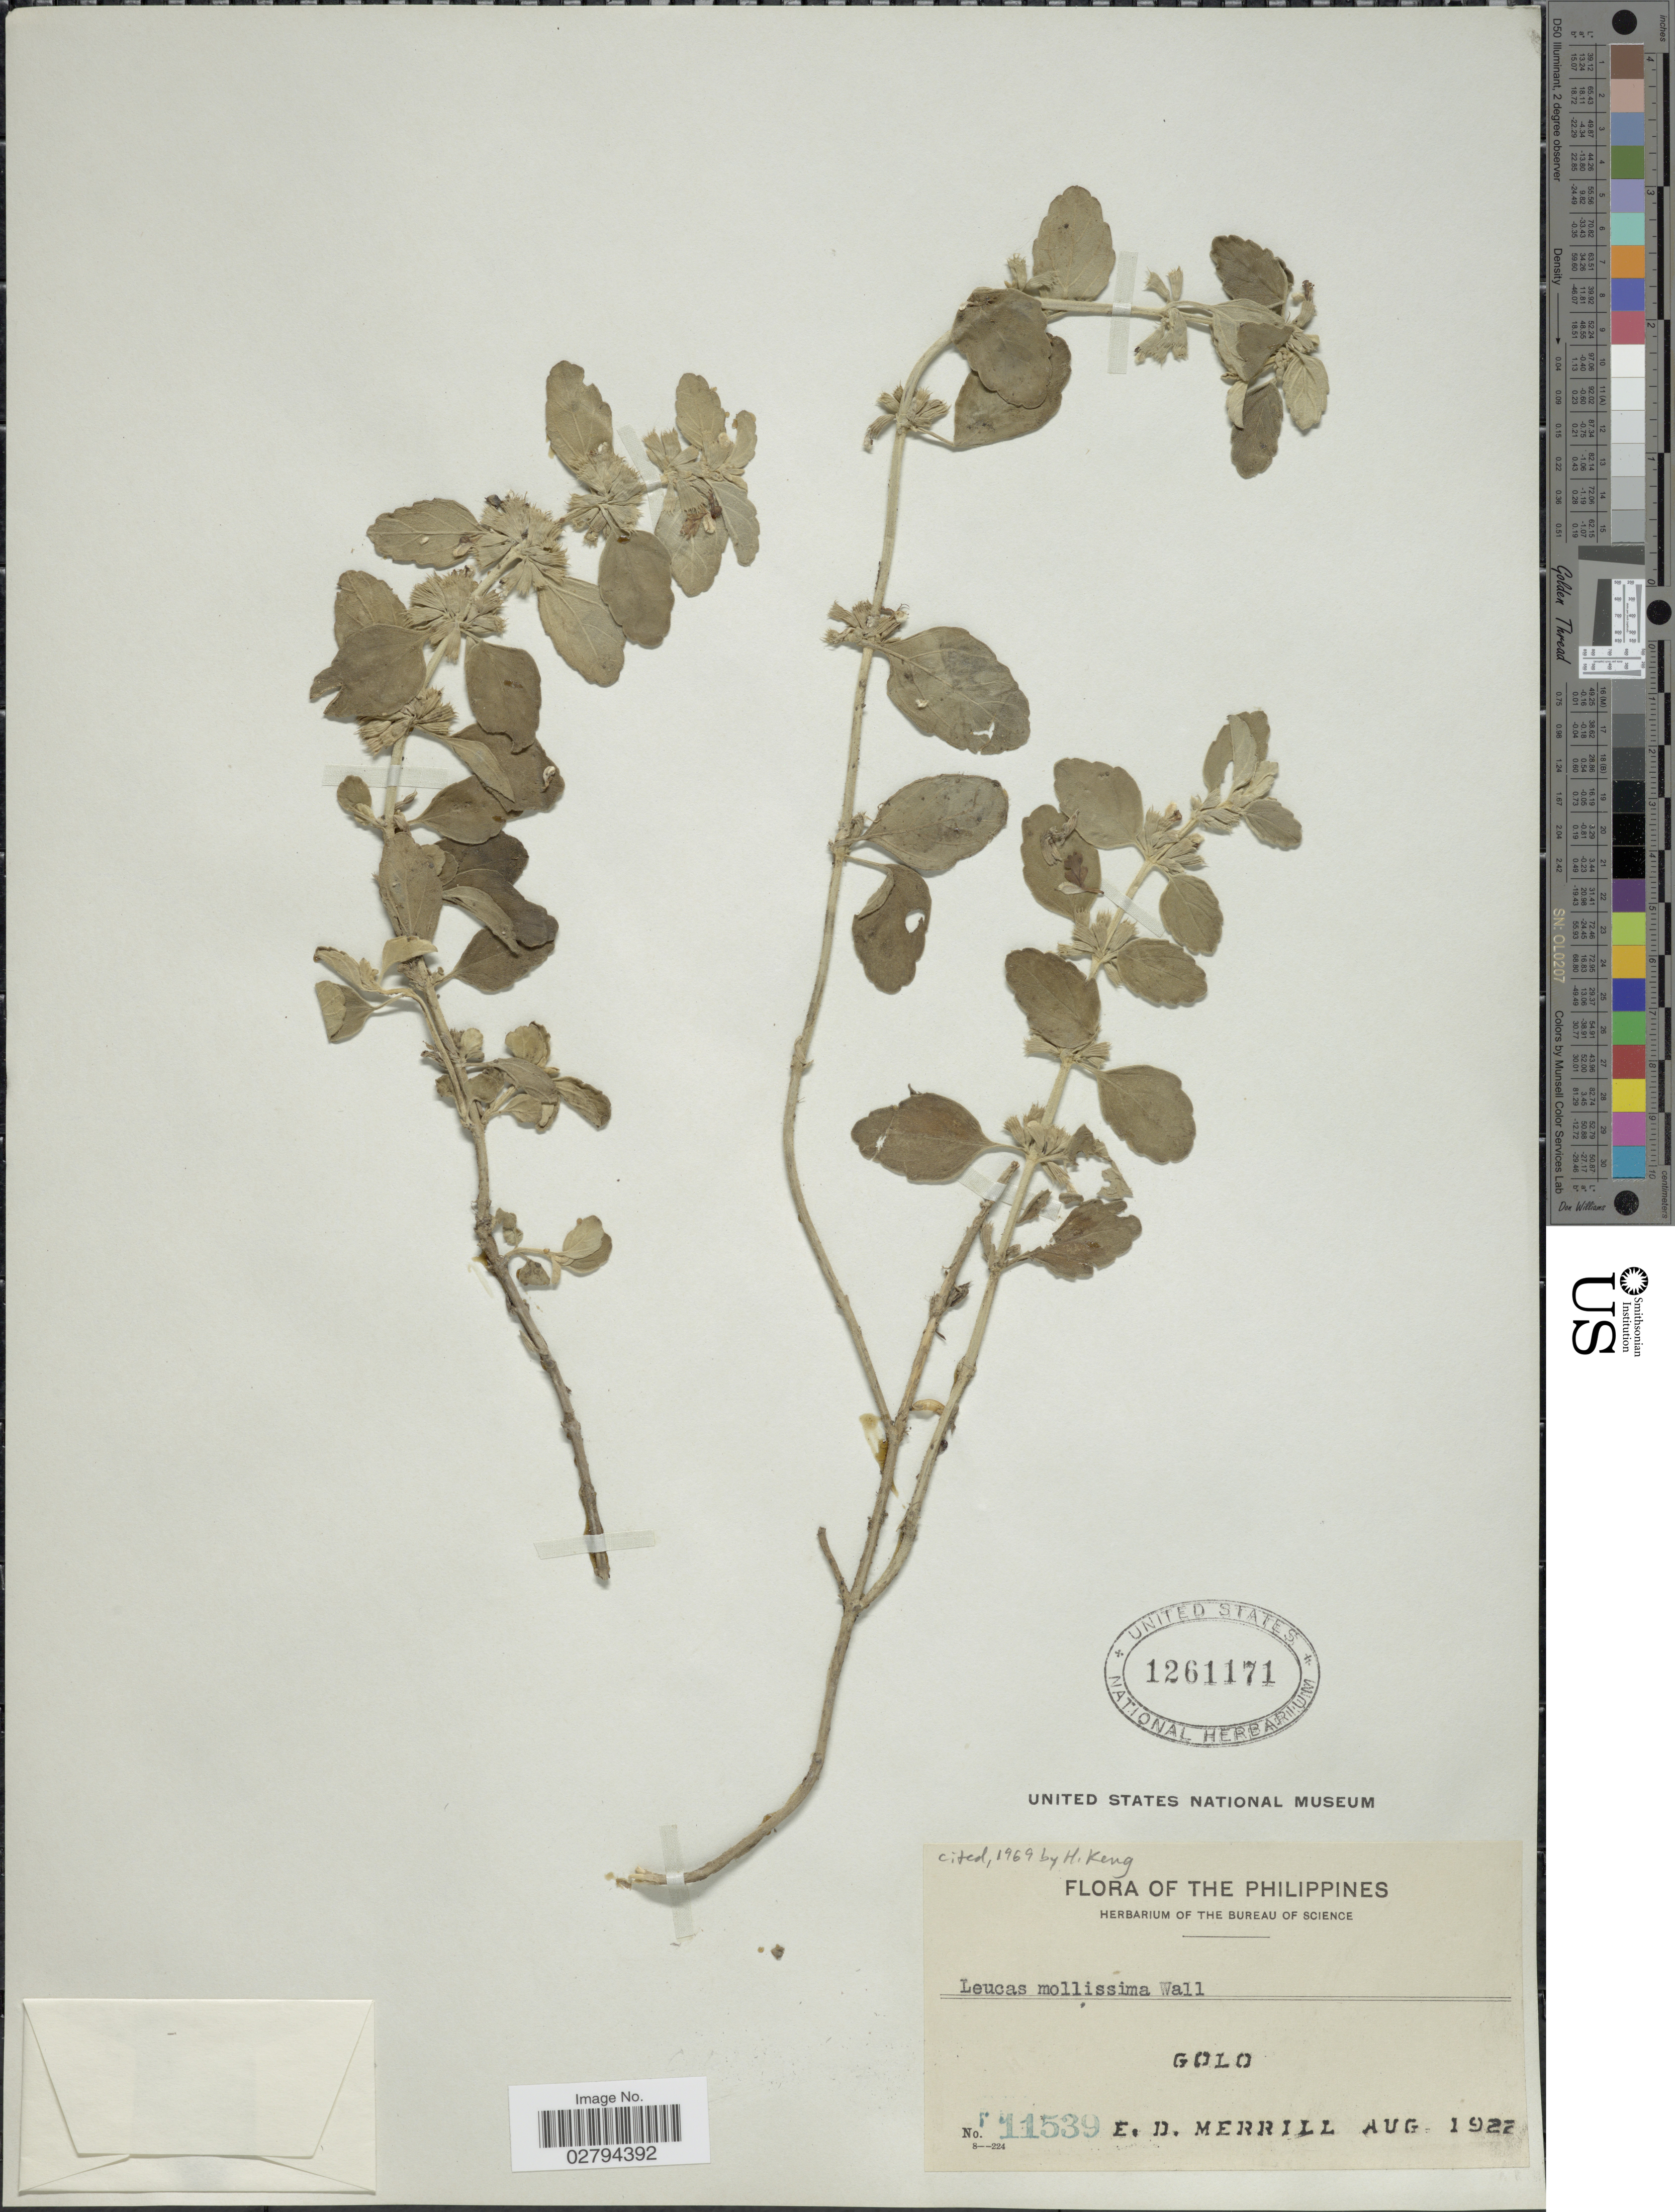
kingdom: Plantae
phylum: Tracheophyta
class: Magnoliopsida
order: Lamiales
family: Lamiaceae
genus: Leucas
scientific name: Leucas mollissima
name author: Gürke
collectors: E. D. Merrill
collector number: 11539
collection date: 1922-08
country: Philippines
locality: Golo.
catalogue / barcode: US 1261171